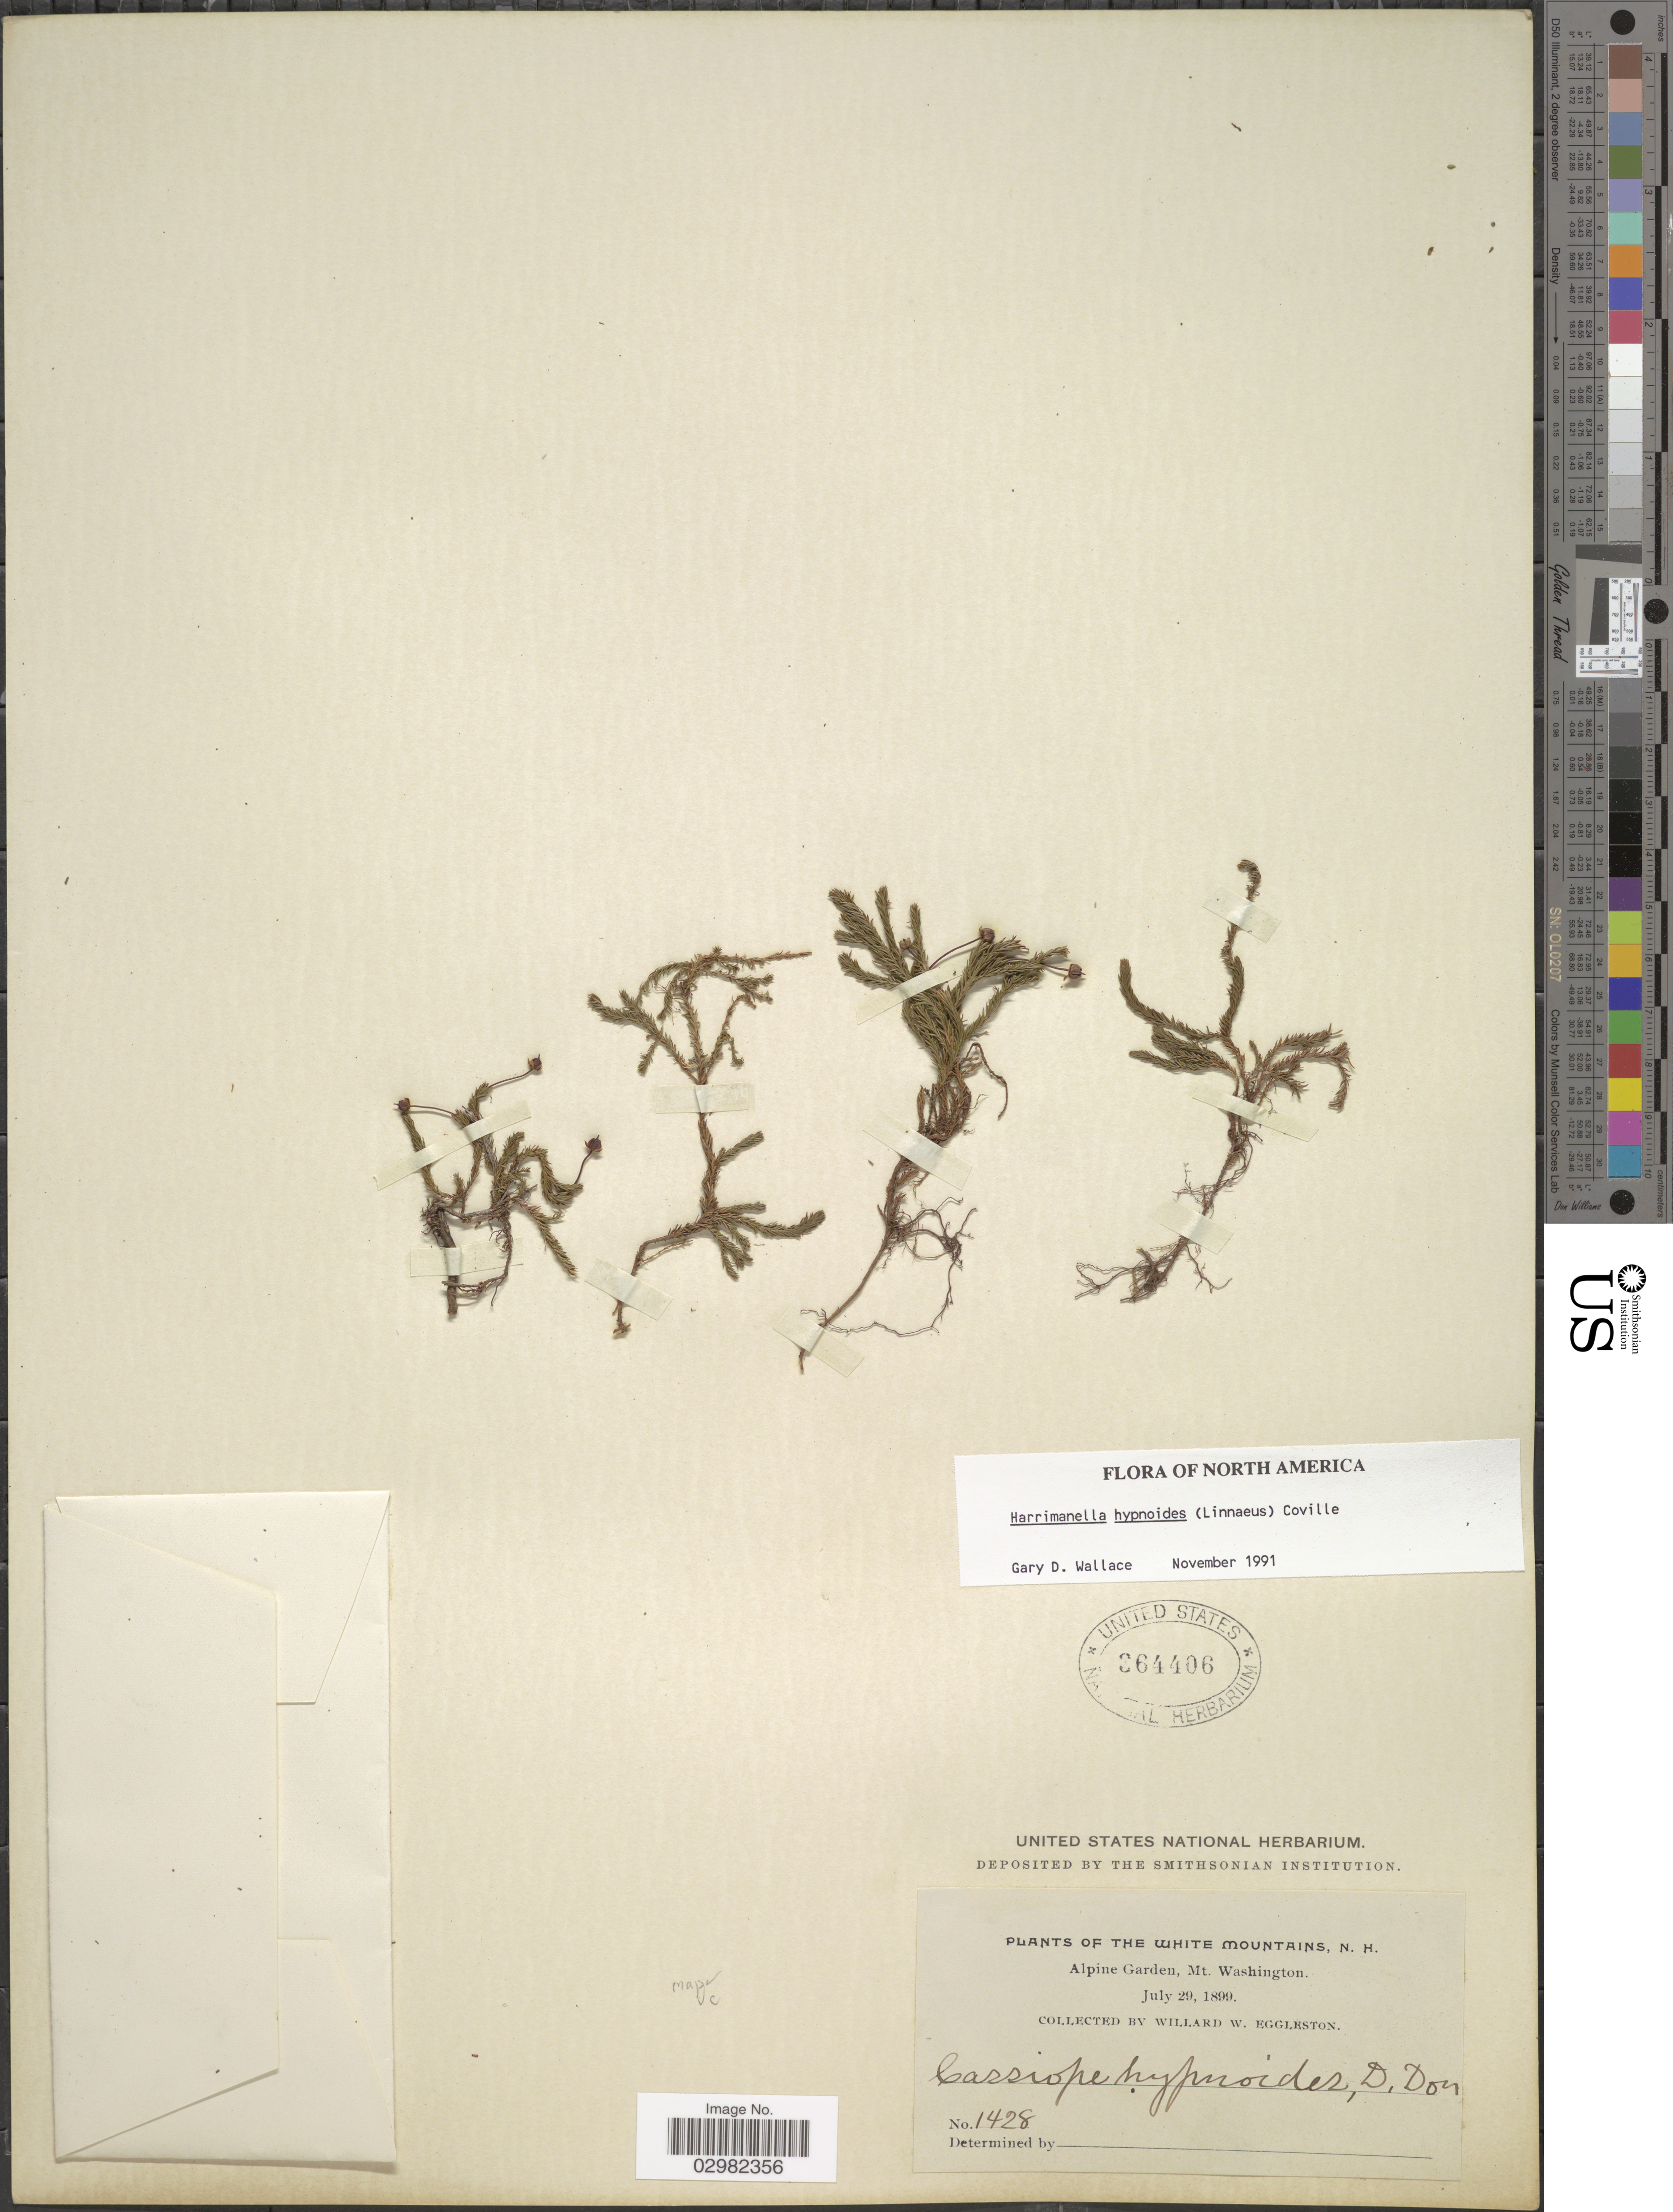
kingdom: Plantae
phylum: Tracheophyta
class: Magnoliopsida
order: Ericales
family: Ericaceae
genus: Harrimanella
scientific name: Harrimanella hypnoides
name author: (L.) Coville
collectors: W. W. Eggleston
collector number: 1428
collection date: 1899-07-29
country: United States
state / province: New Hampshire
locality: The White Mountains, N.H., Alpine Garden, Mt. Washington.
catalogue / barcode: US 364406